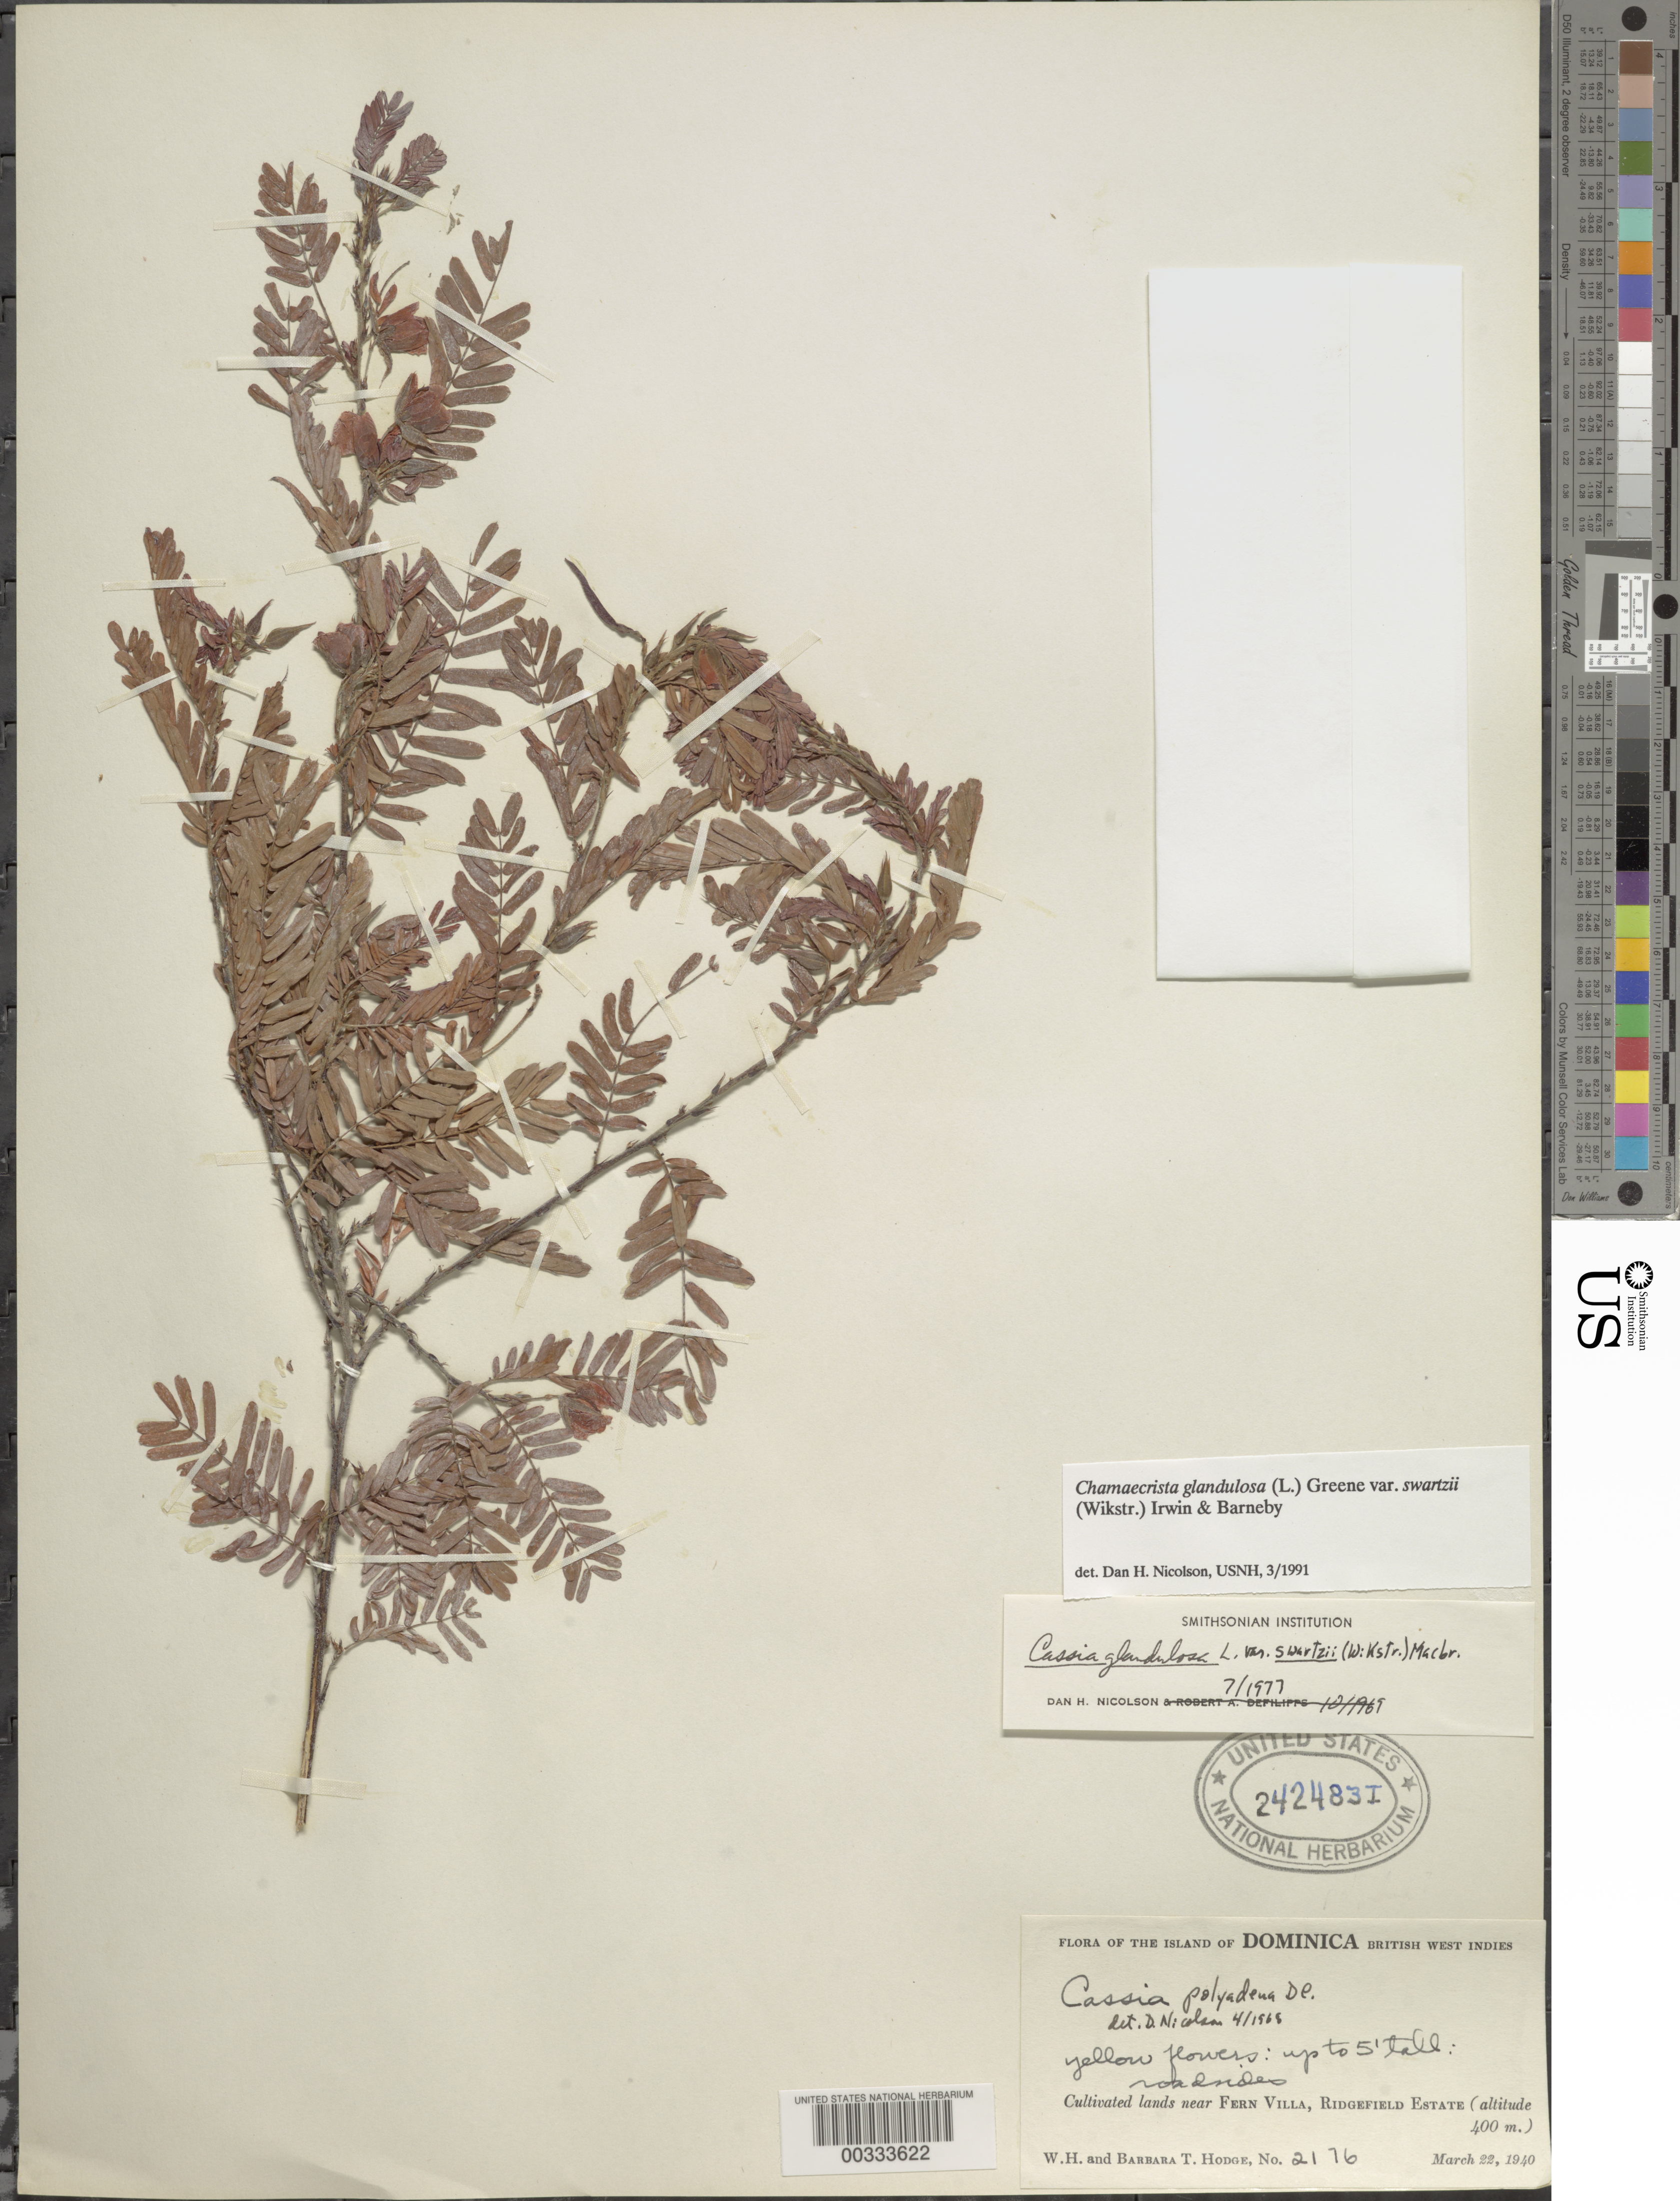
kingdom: Plantae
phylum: Tracheophyta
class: Magnoliopsida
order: Fabales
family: Fabaceae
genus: Chamaecrista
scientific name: Chamaecrista glandulosa var. swartzii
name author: (Wikstr.) H.S. Irwin & Barneby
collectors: W. Hodge & B. Hodge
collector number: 2176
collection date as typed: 22 Mar 1940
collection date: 1940-03-22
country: Dominica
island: Dominica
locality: Near fern villa, ridgefield estate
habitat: Cultivated lands; roadside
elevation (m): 400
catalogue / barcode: US 2424831